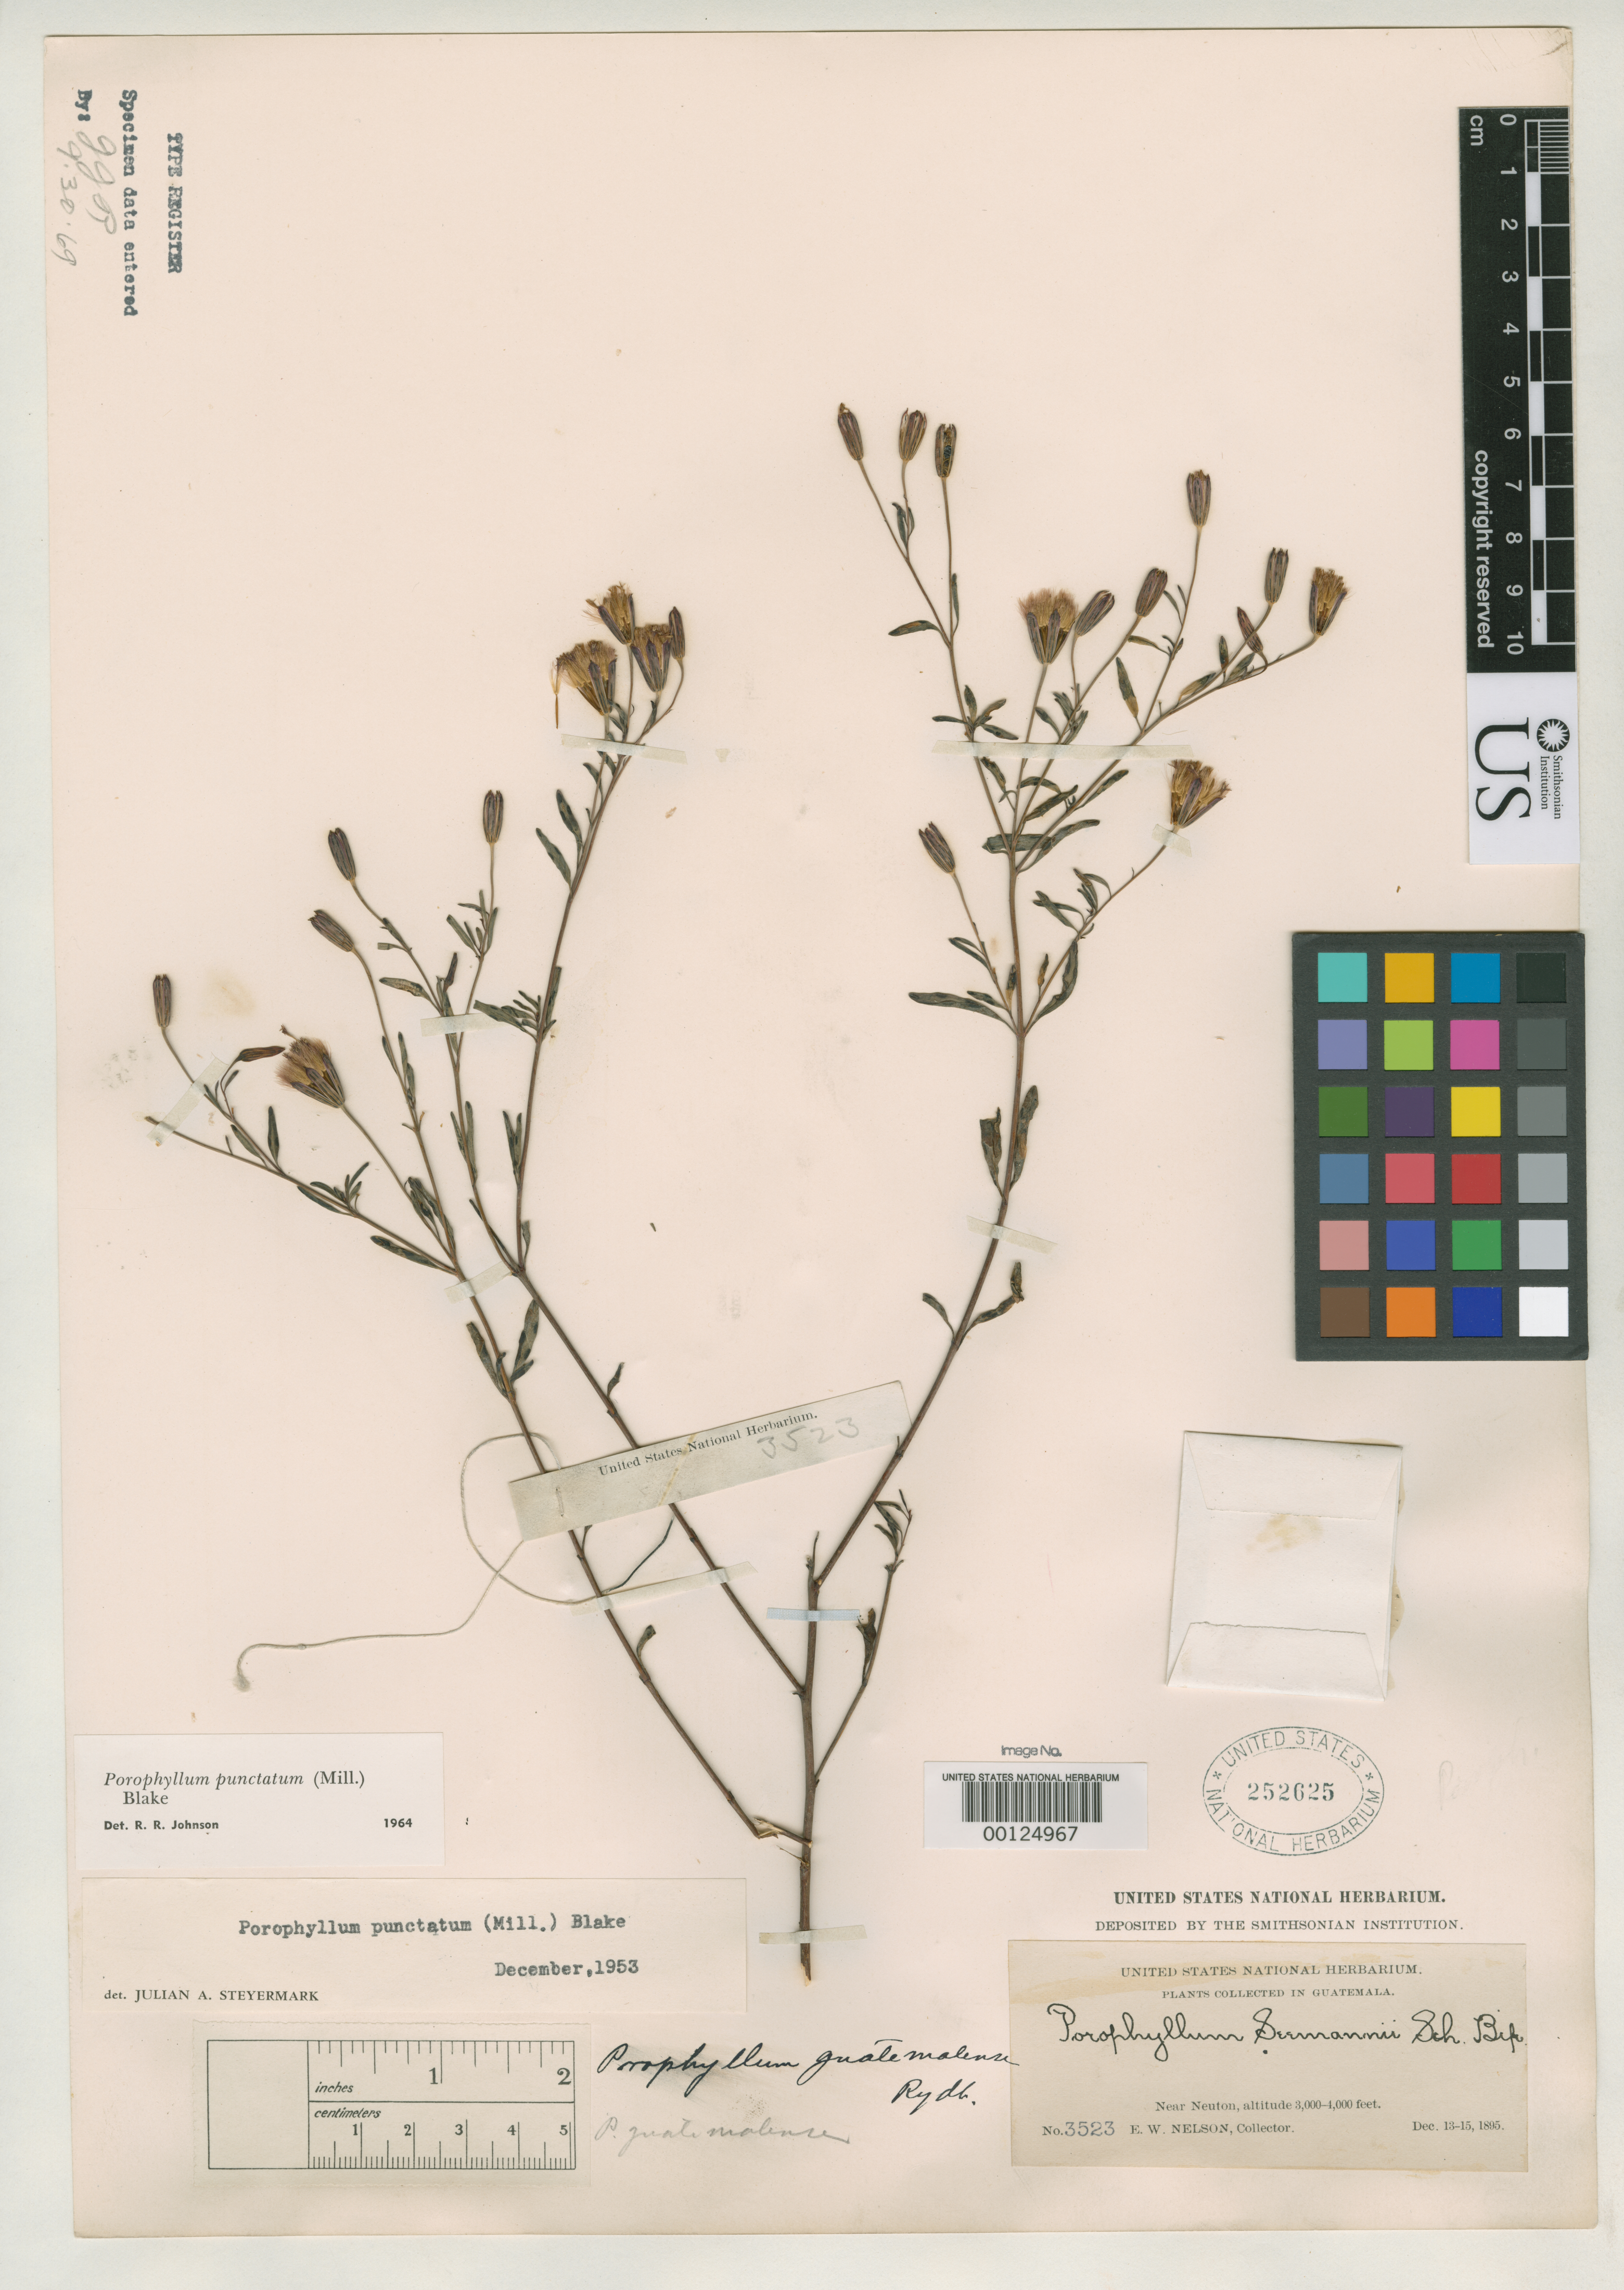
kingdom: Plantae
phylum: Tracheophyta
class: Magnoliopsida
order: Asterales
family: Asteraceae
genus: Porophyllum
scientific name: Porophyllum guatemalense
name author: Rydb.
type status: Holotype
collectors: E. W. Nelson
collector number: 3523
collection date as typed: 13 Dec 1895 to 15 Dec 1895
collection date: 1895-12-13/1895-12-15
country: Guatemala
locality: Newton.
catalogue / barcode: US 252625